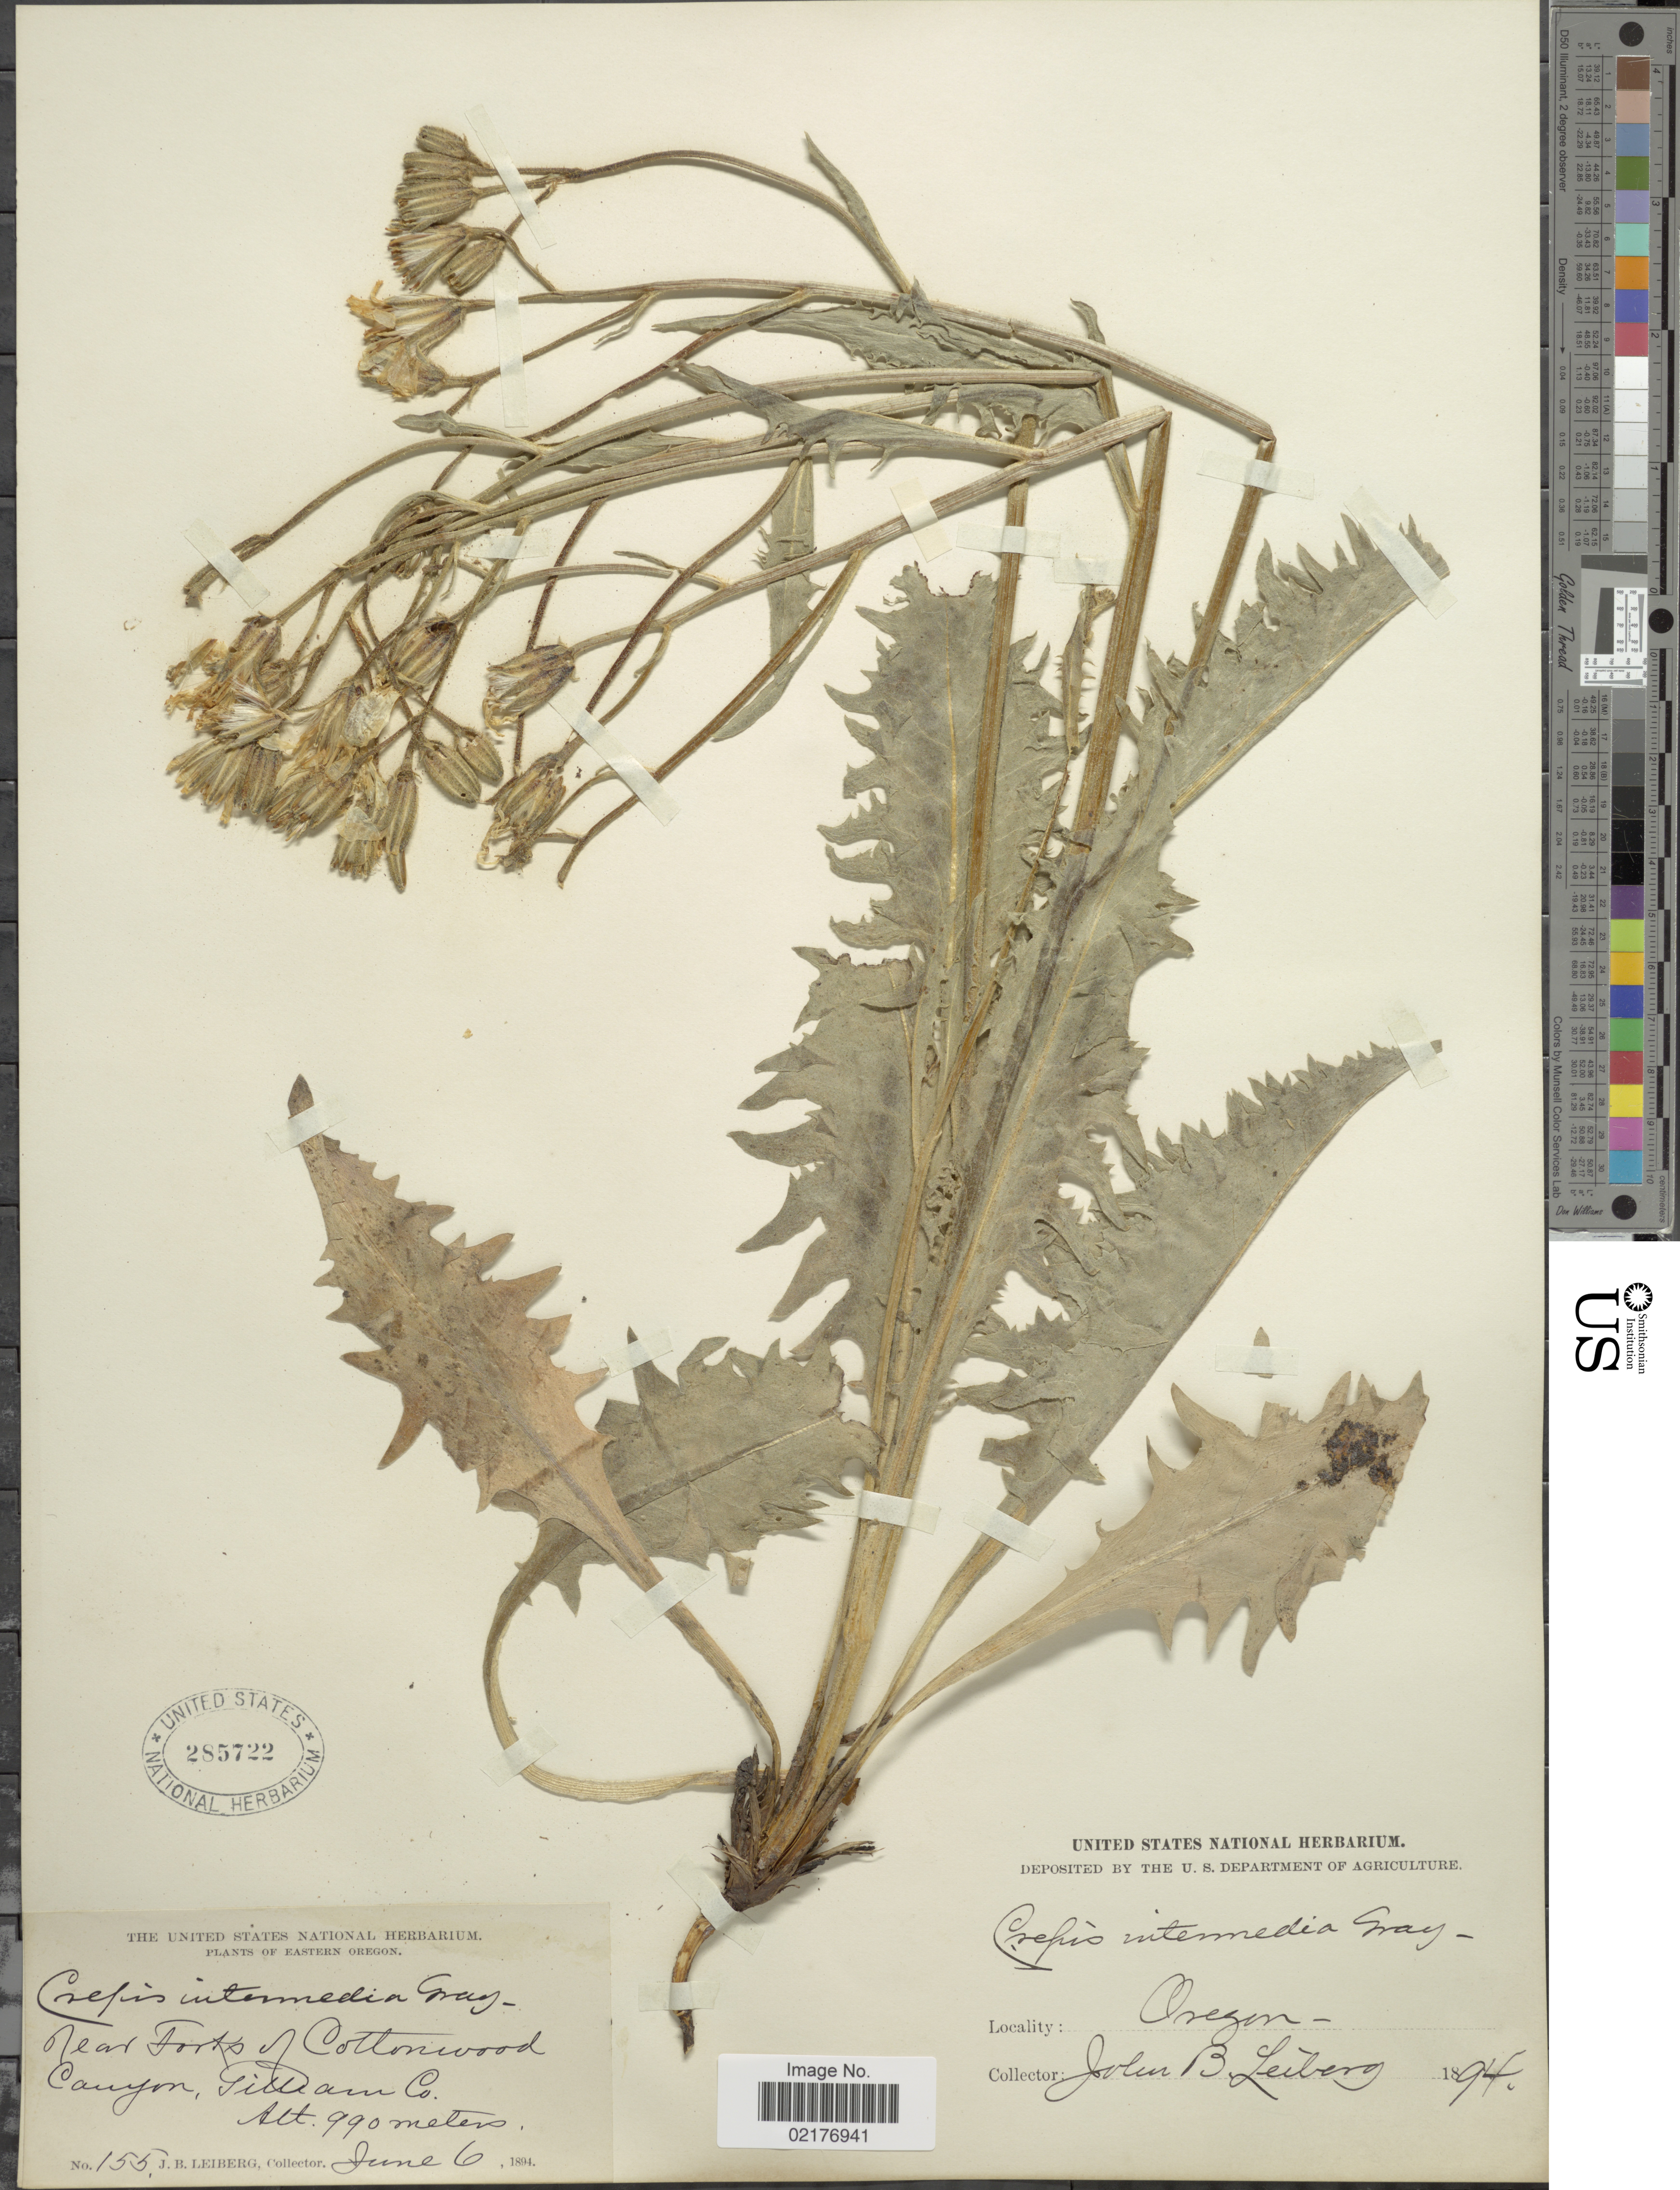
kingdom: Plantae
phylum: Tracheophyta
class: Magnoliopsida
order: Asterales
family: Asteraceae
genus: Crepis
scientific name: Crepis intermedia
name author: A. Gray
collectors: J. B. Leiberg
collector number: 155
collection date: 1894-06-06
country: United States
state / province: Oregon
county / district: Gilliam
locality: Eastern Oregon, Near Forks of Cottonwood Canyon, Gilliam Co.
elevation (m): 990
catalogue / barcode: US 285722